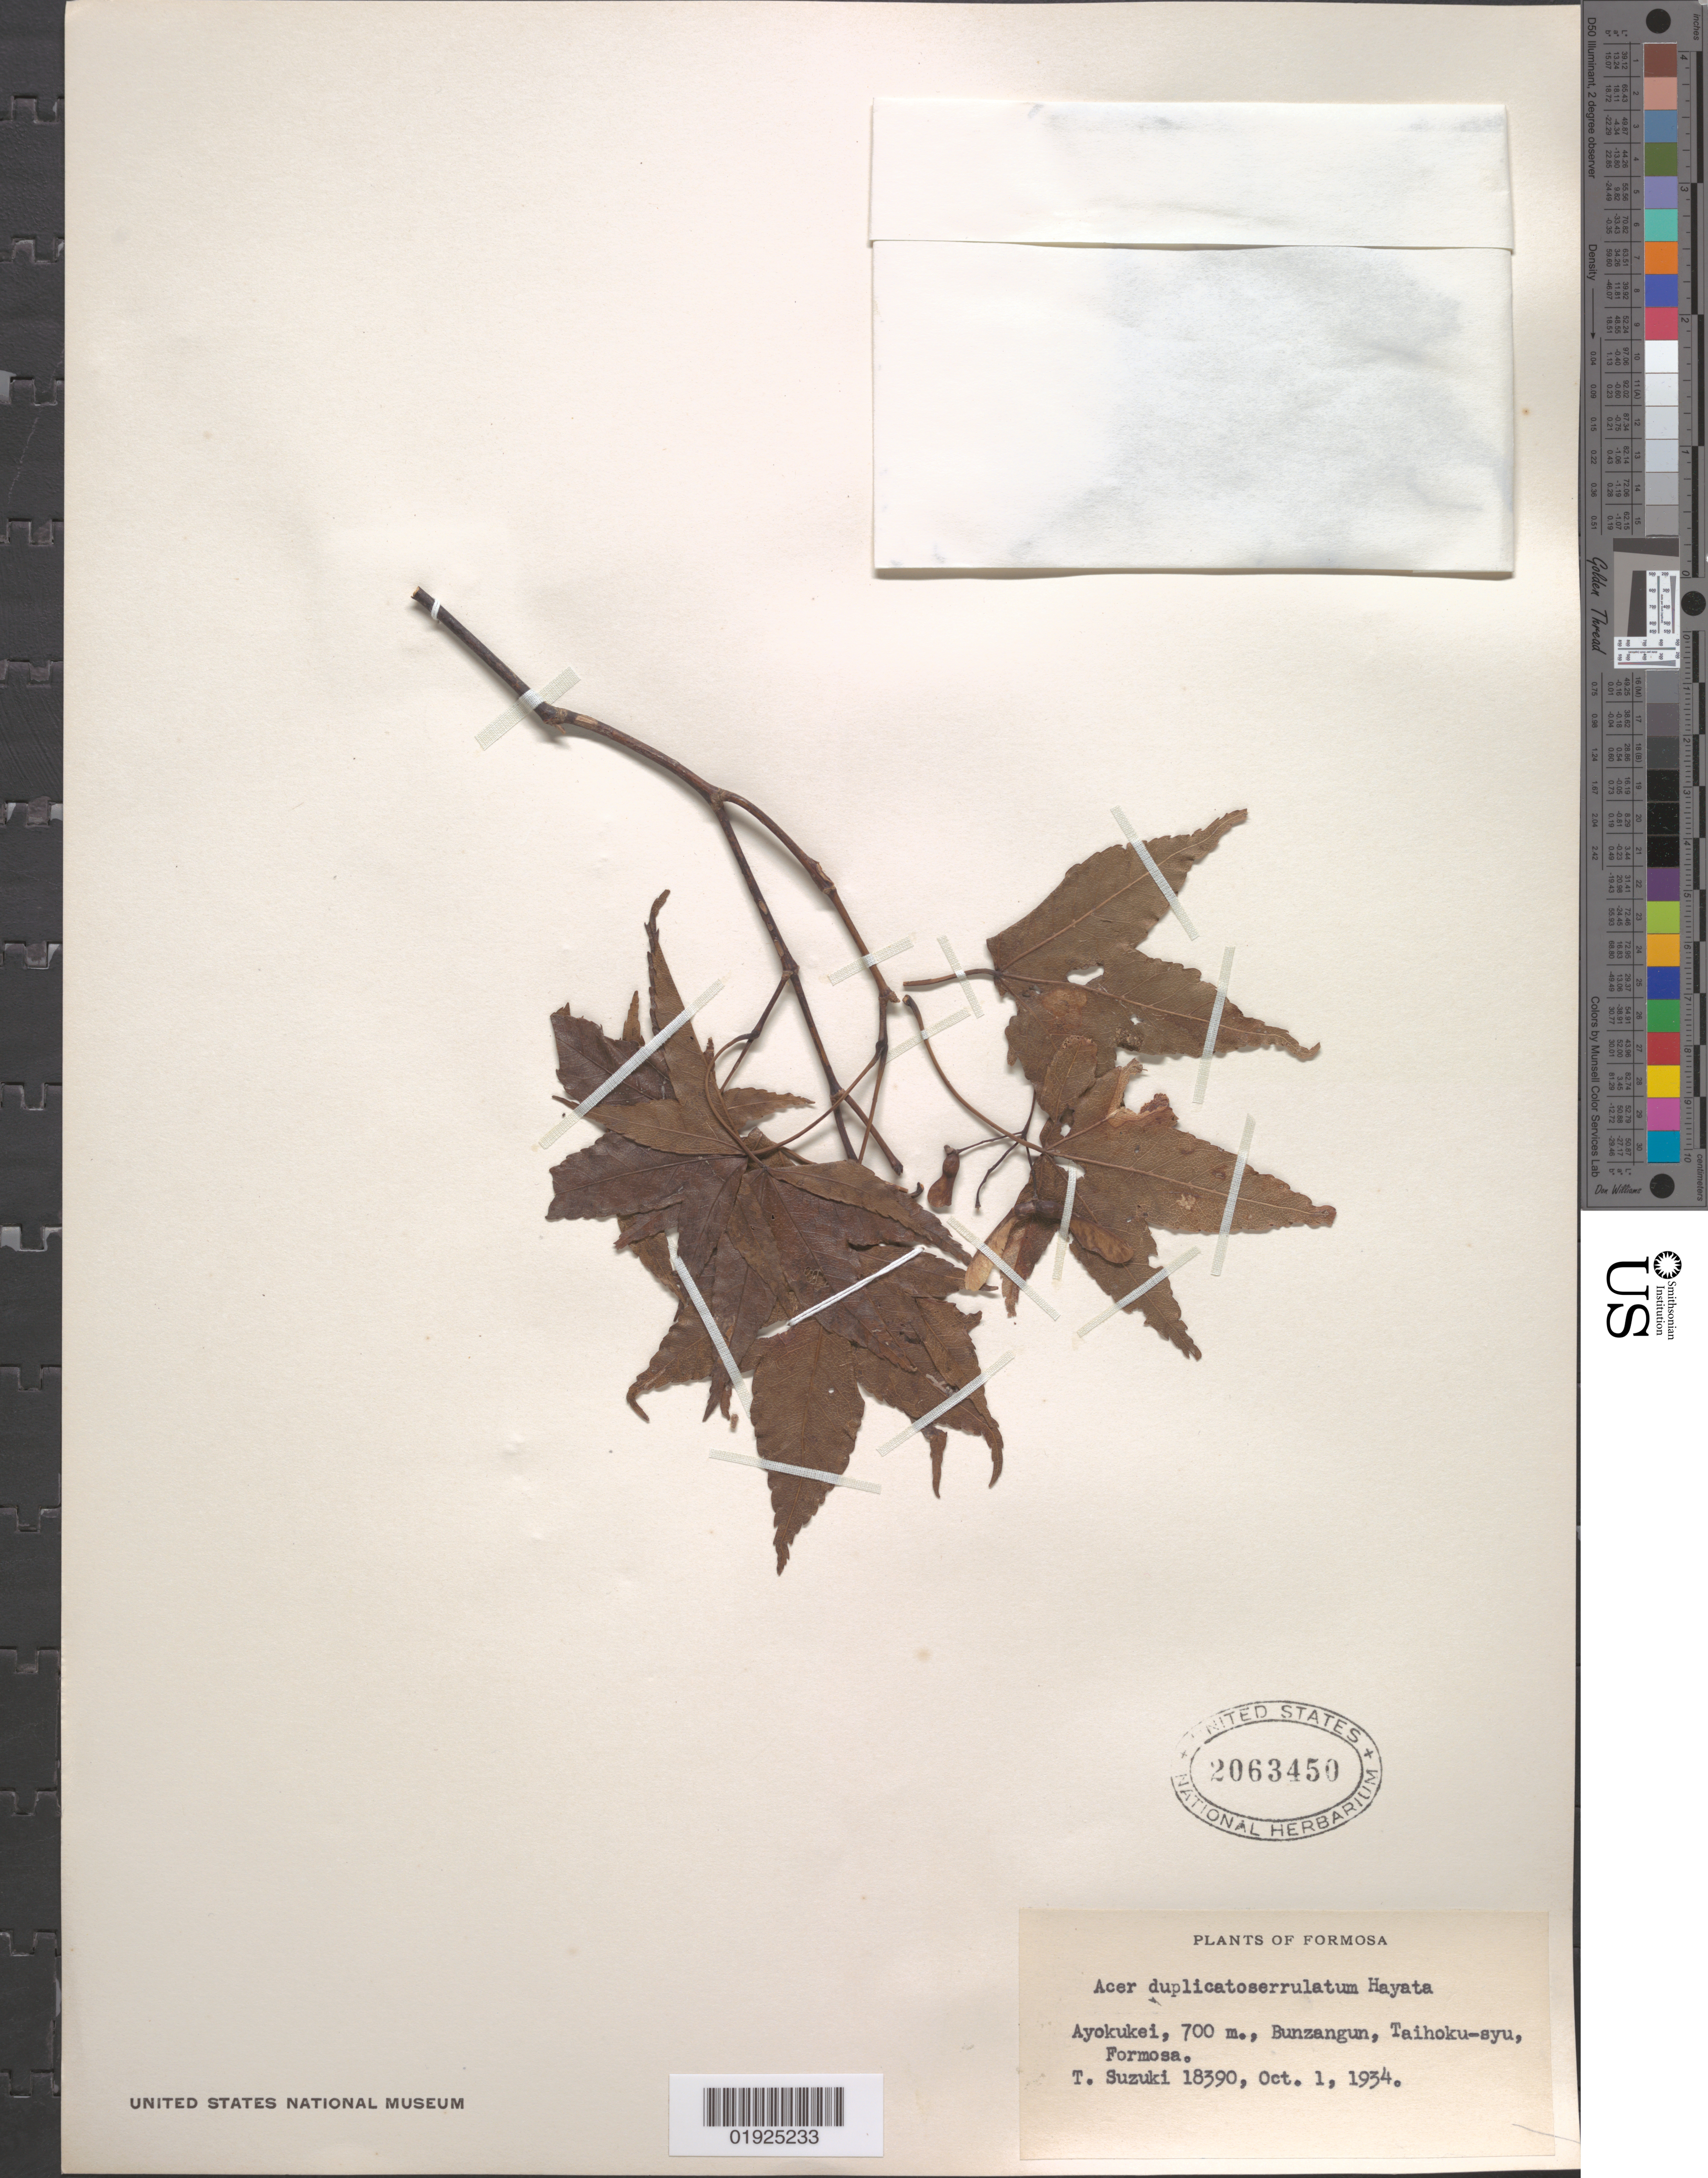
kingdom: Plantae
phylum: Tracheophyta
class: Magnoliopsida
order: Sapindales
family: Sapindaceae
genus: Acer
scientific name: Acer serrulatum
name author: Hayata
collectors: T. Suzuki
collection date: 1934-10-01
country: Taiwan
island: Taiwan I.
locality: Formosa [Taiwan]. Ayokukei, Bunzangun, Taihoku-syu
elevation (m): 700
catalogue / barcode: US 2063450